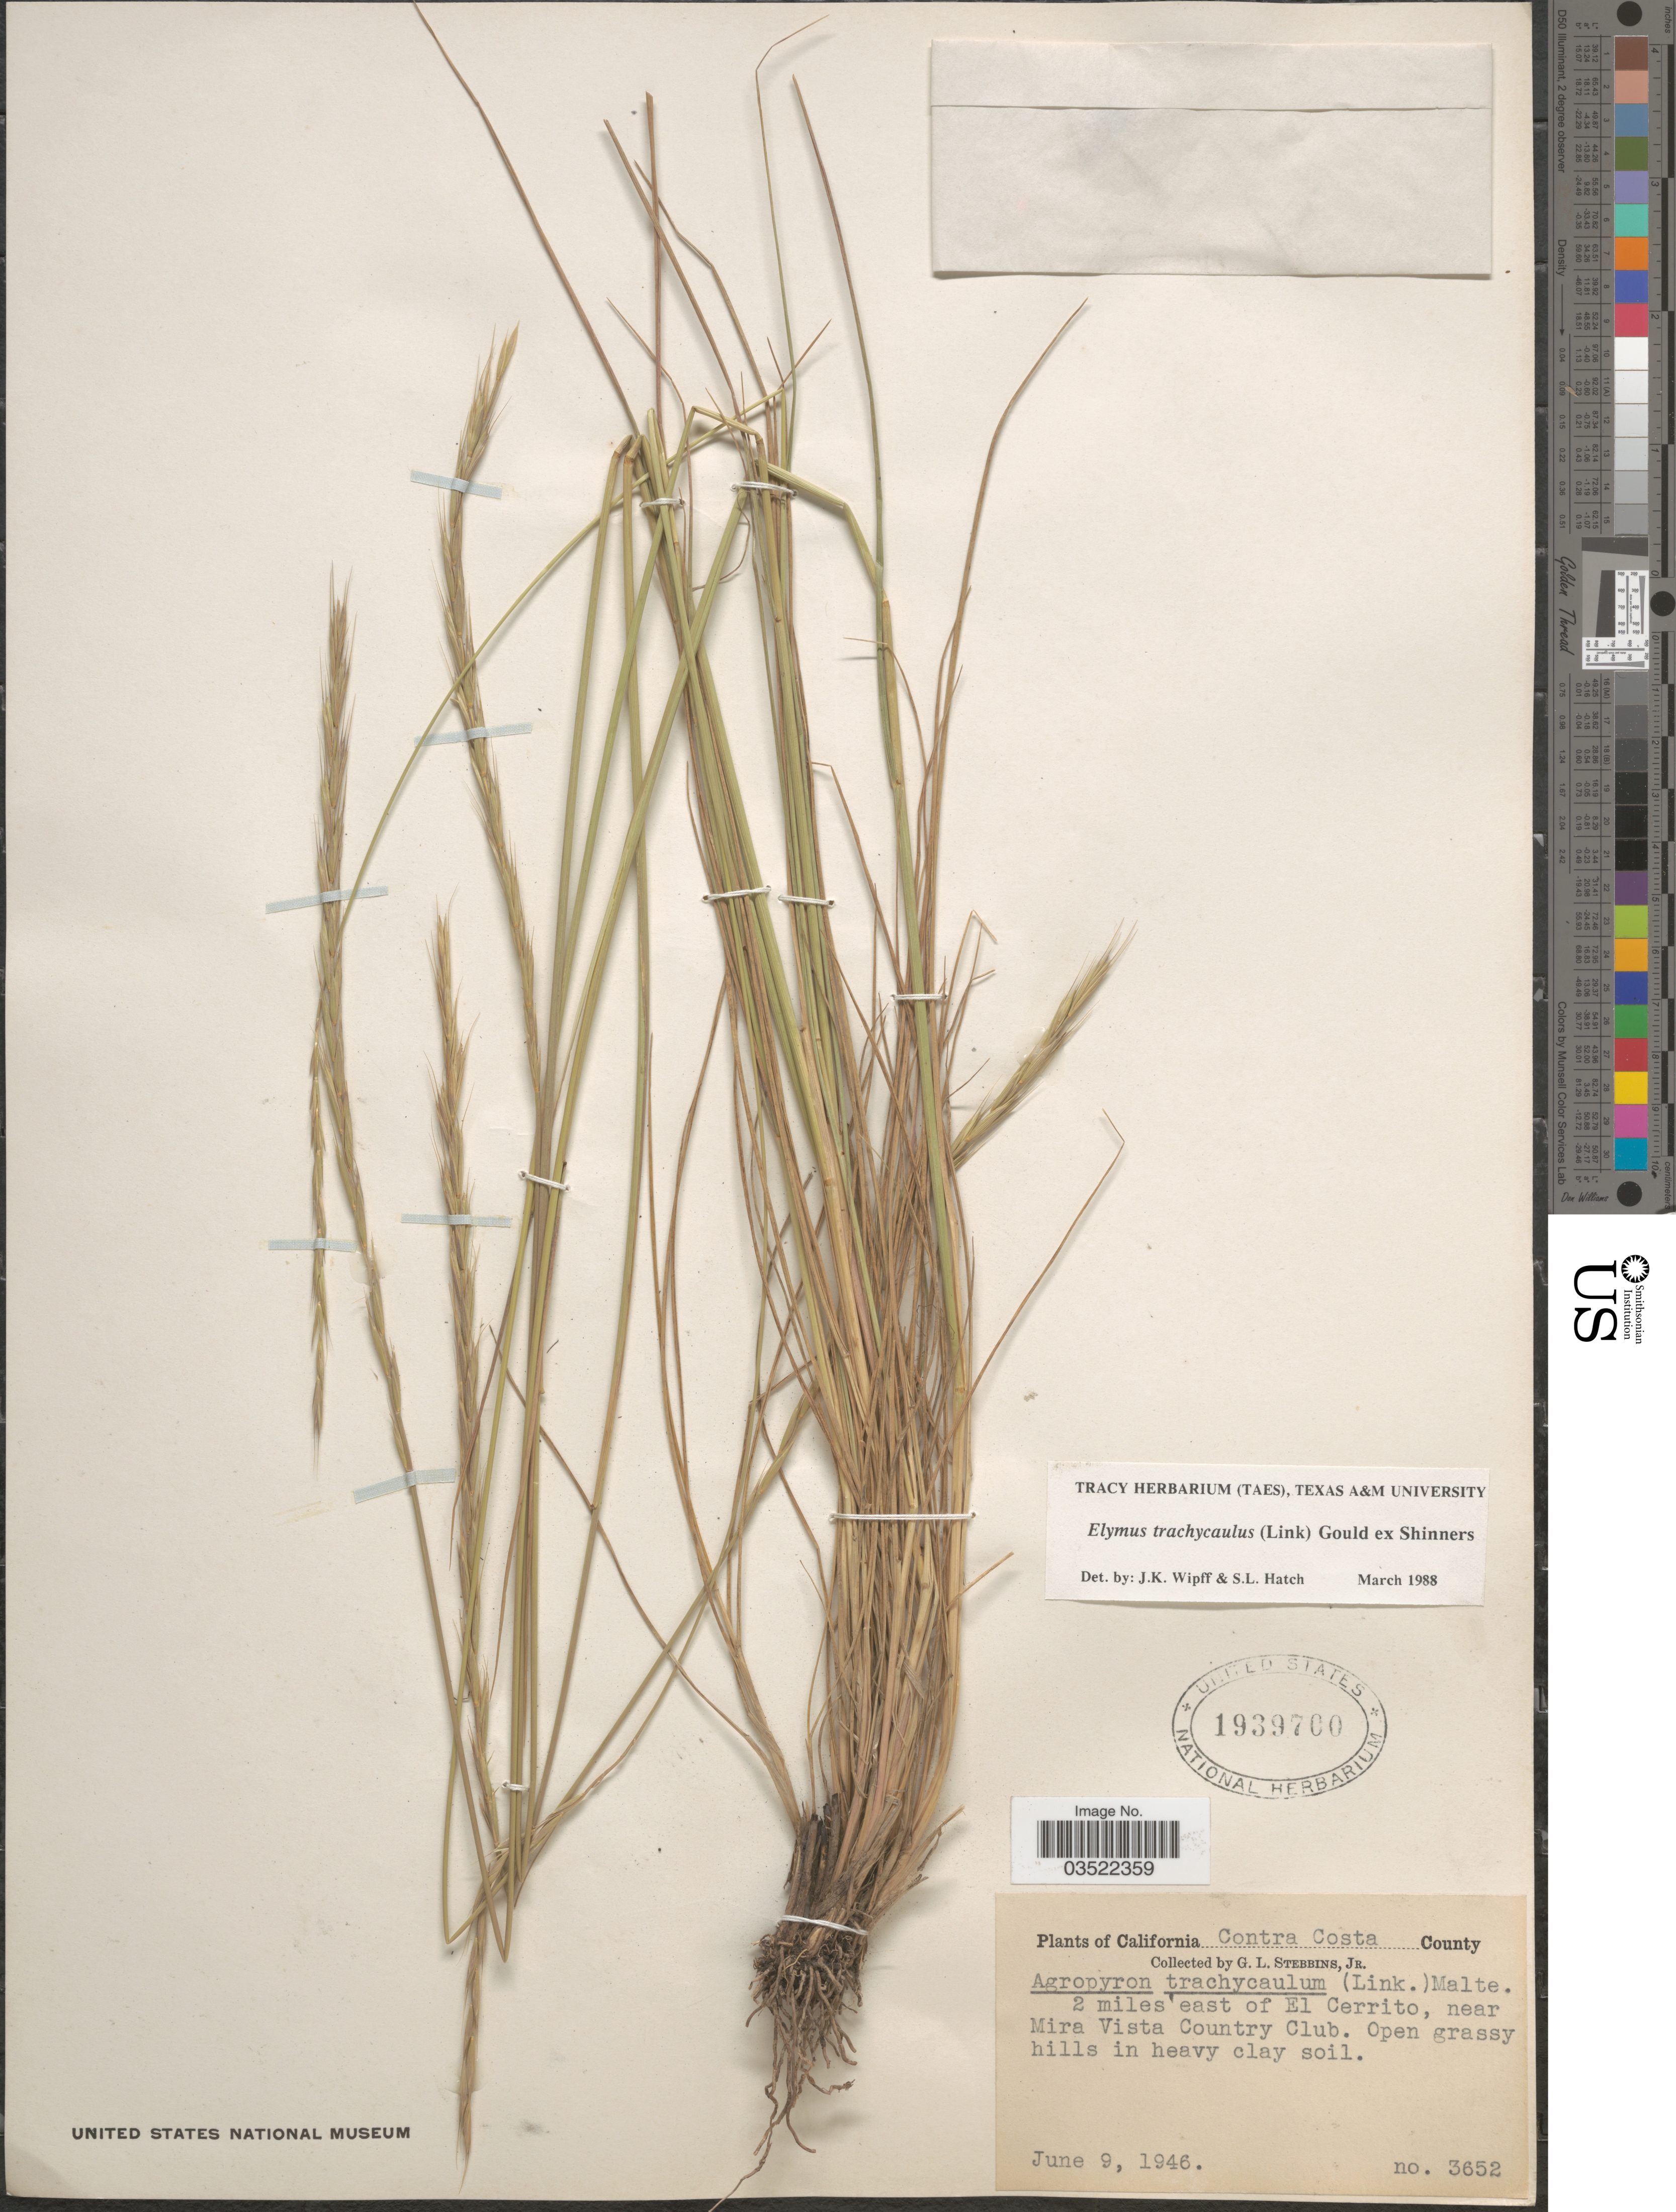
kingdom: Plantae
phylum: Tracheophyta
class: Liliopsida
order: Poales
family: Poaceae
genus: Elymus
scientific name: Elymus trachycaulus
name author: (Link) Gould ex Shinners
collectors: G. L. Stebbins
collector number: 3652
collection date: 1946-06-09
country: United States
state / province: California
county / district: Contra Costa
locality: Contra Costa County. 2 miles east of El Cerrito, near Mira Vista Country Club.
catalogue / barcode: US 1939700